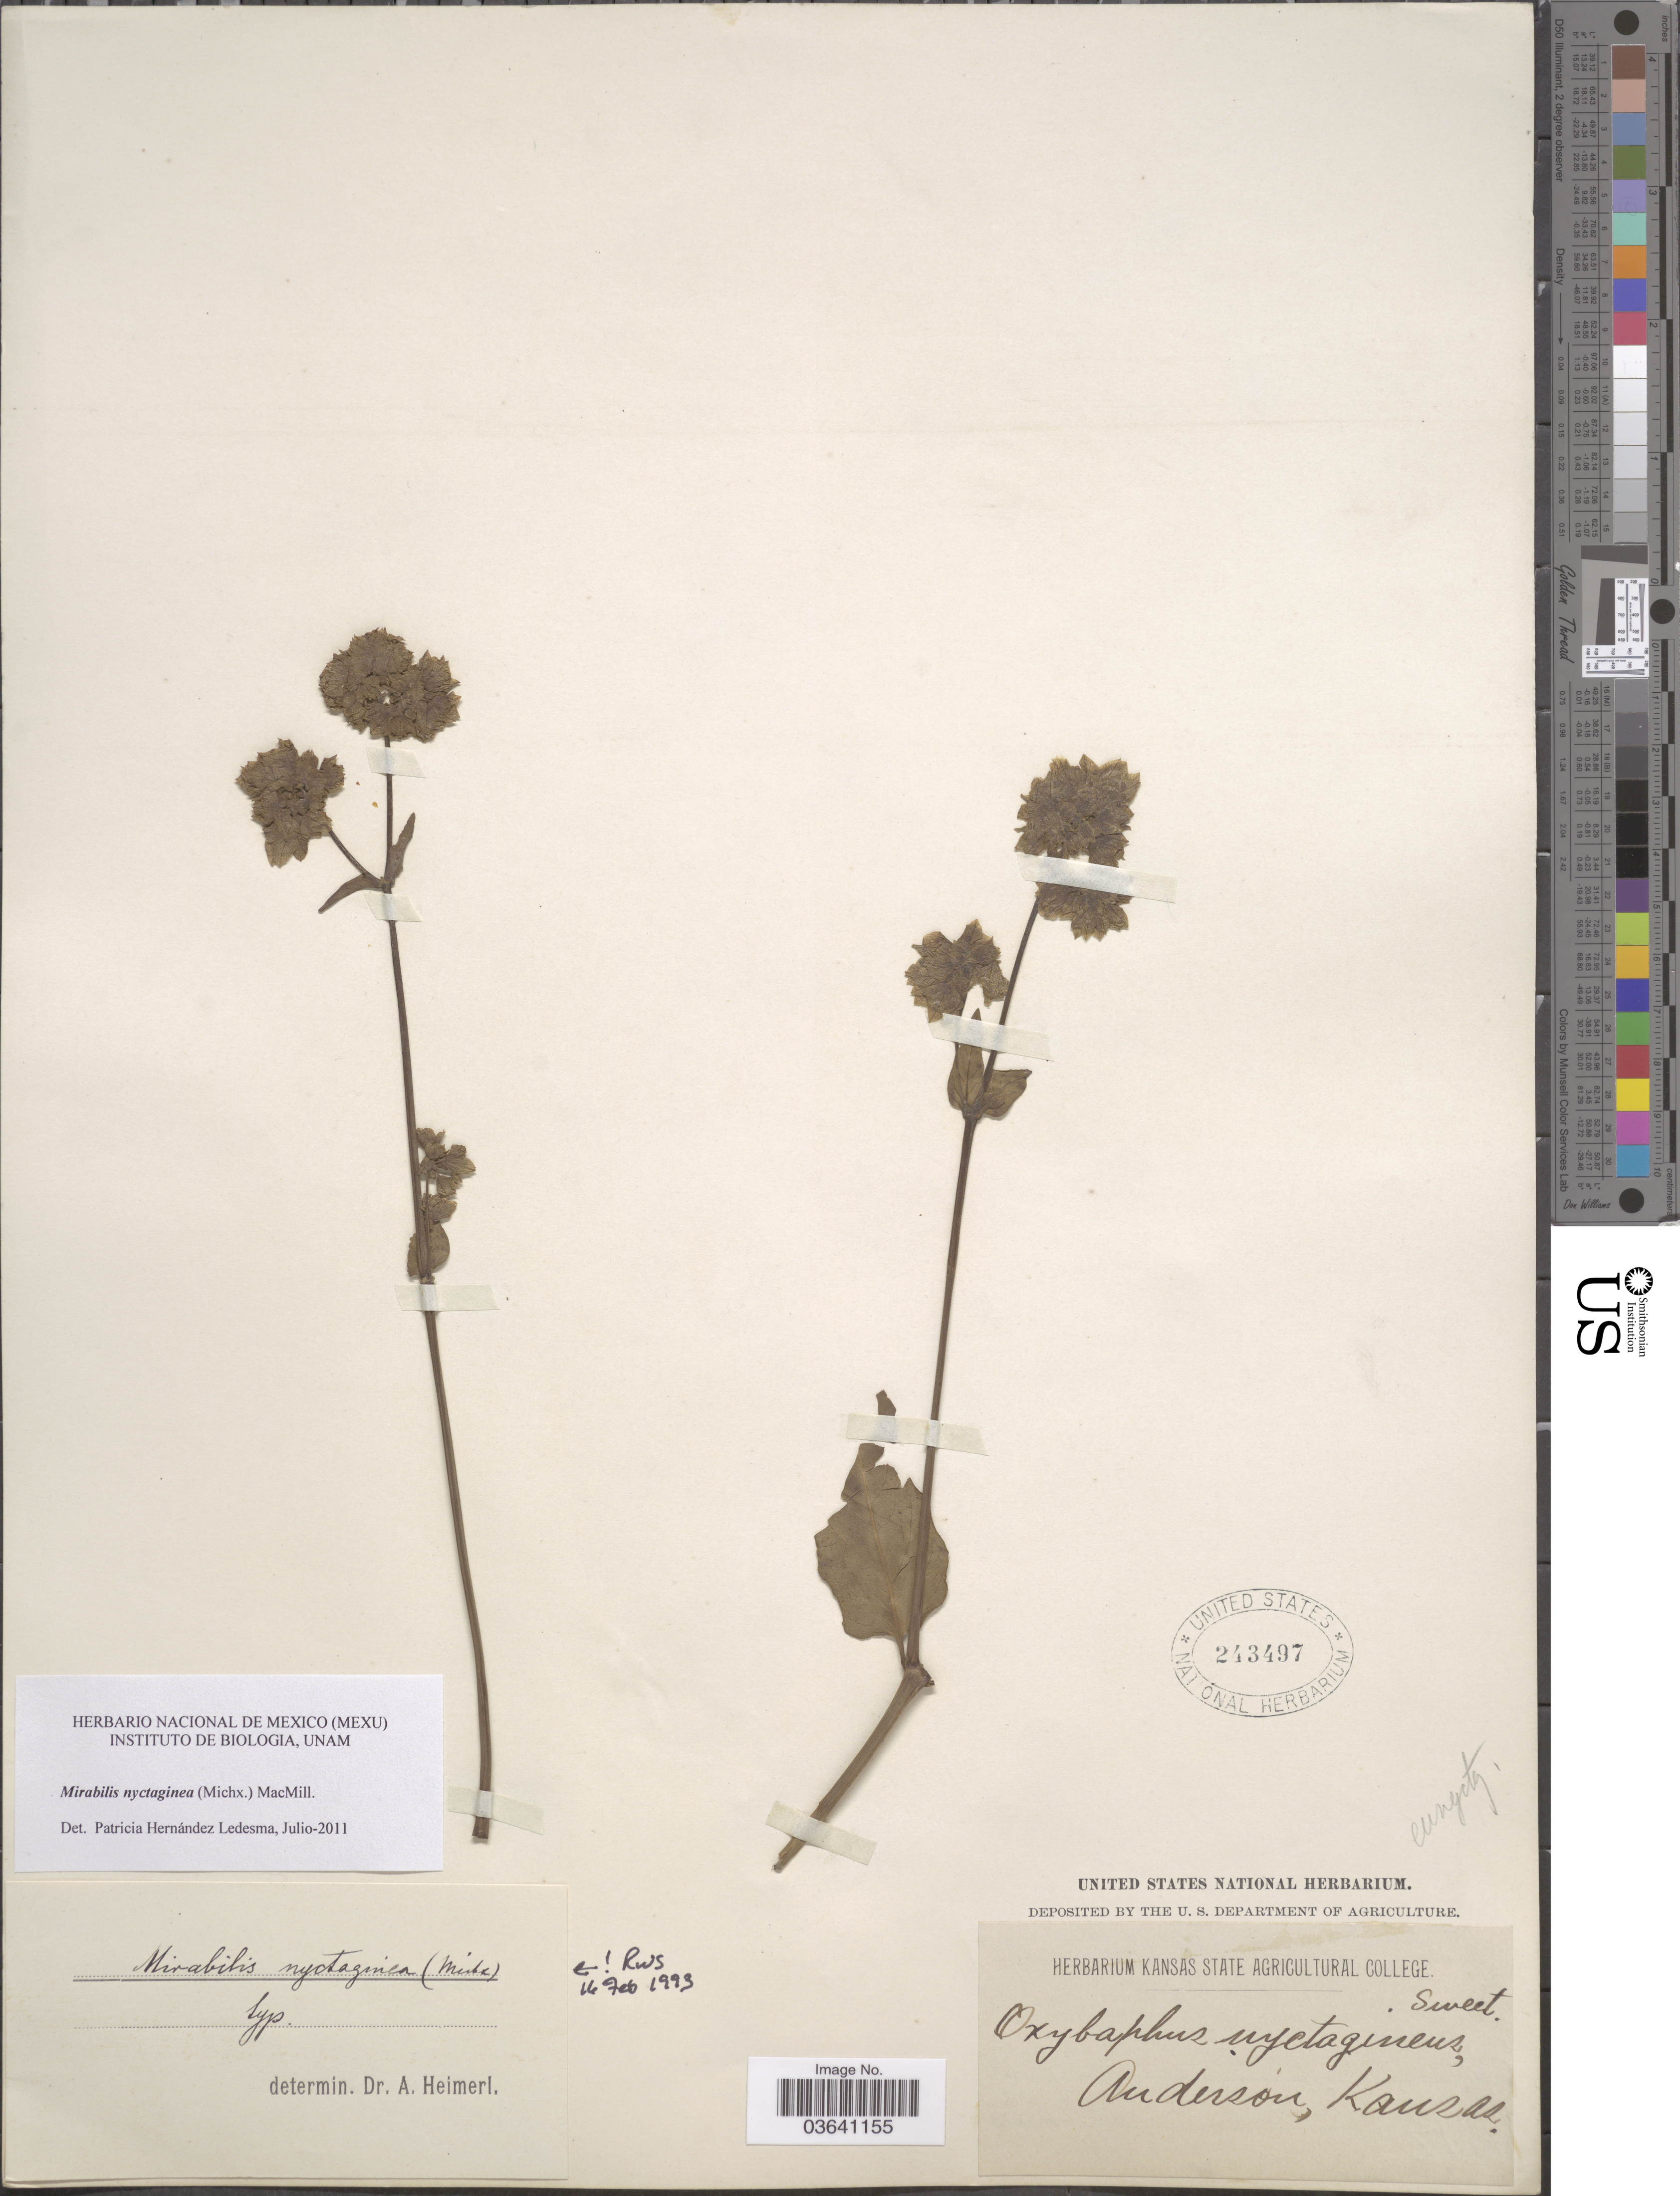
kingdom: Plantae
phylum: Tracheophyta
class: Magnoliopsida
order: Caryophyllales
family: Nyctaginaceae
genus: Mirabilis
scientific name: Mirabilis nyctaginea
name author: (Michx.) MacMill.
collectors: ex herb. Kansas State Agricultural College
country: United States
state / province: Kansas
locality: Anderson.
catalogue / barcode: US 243497